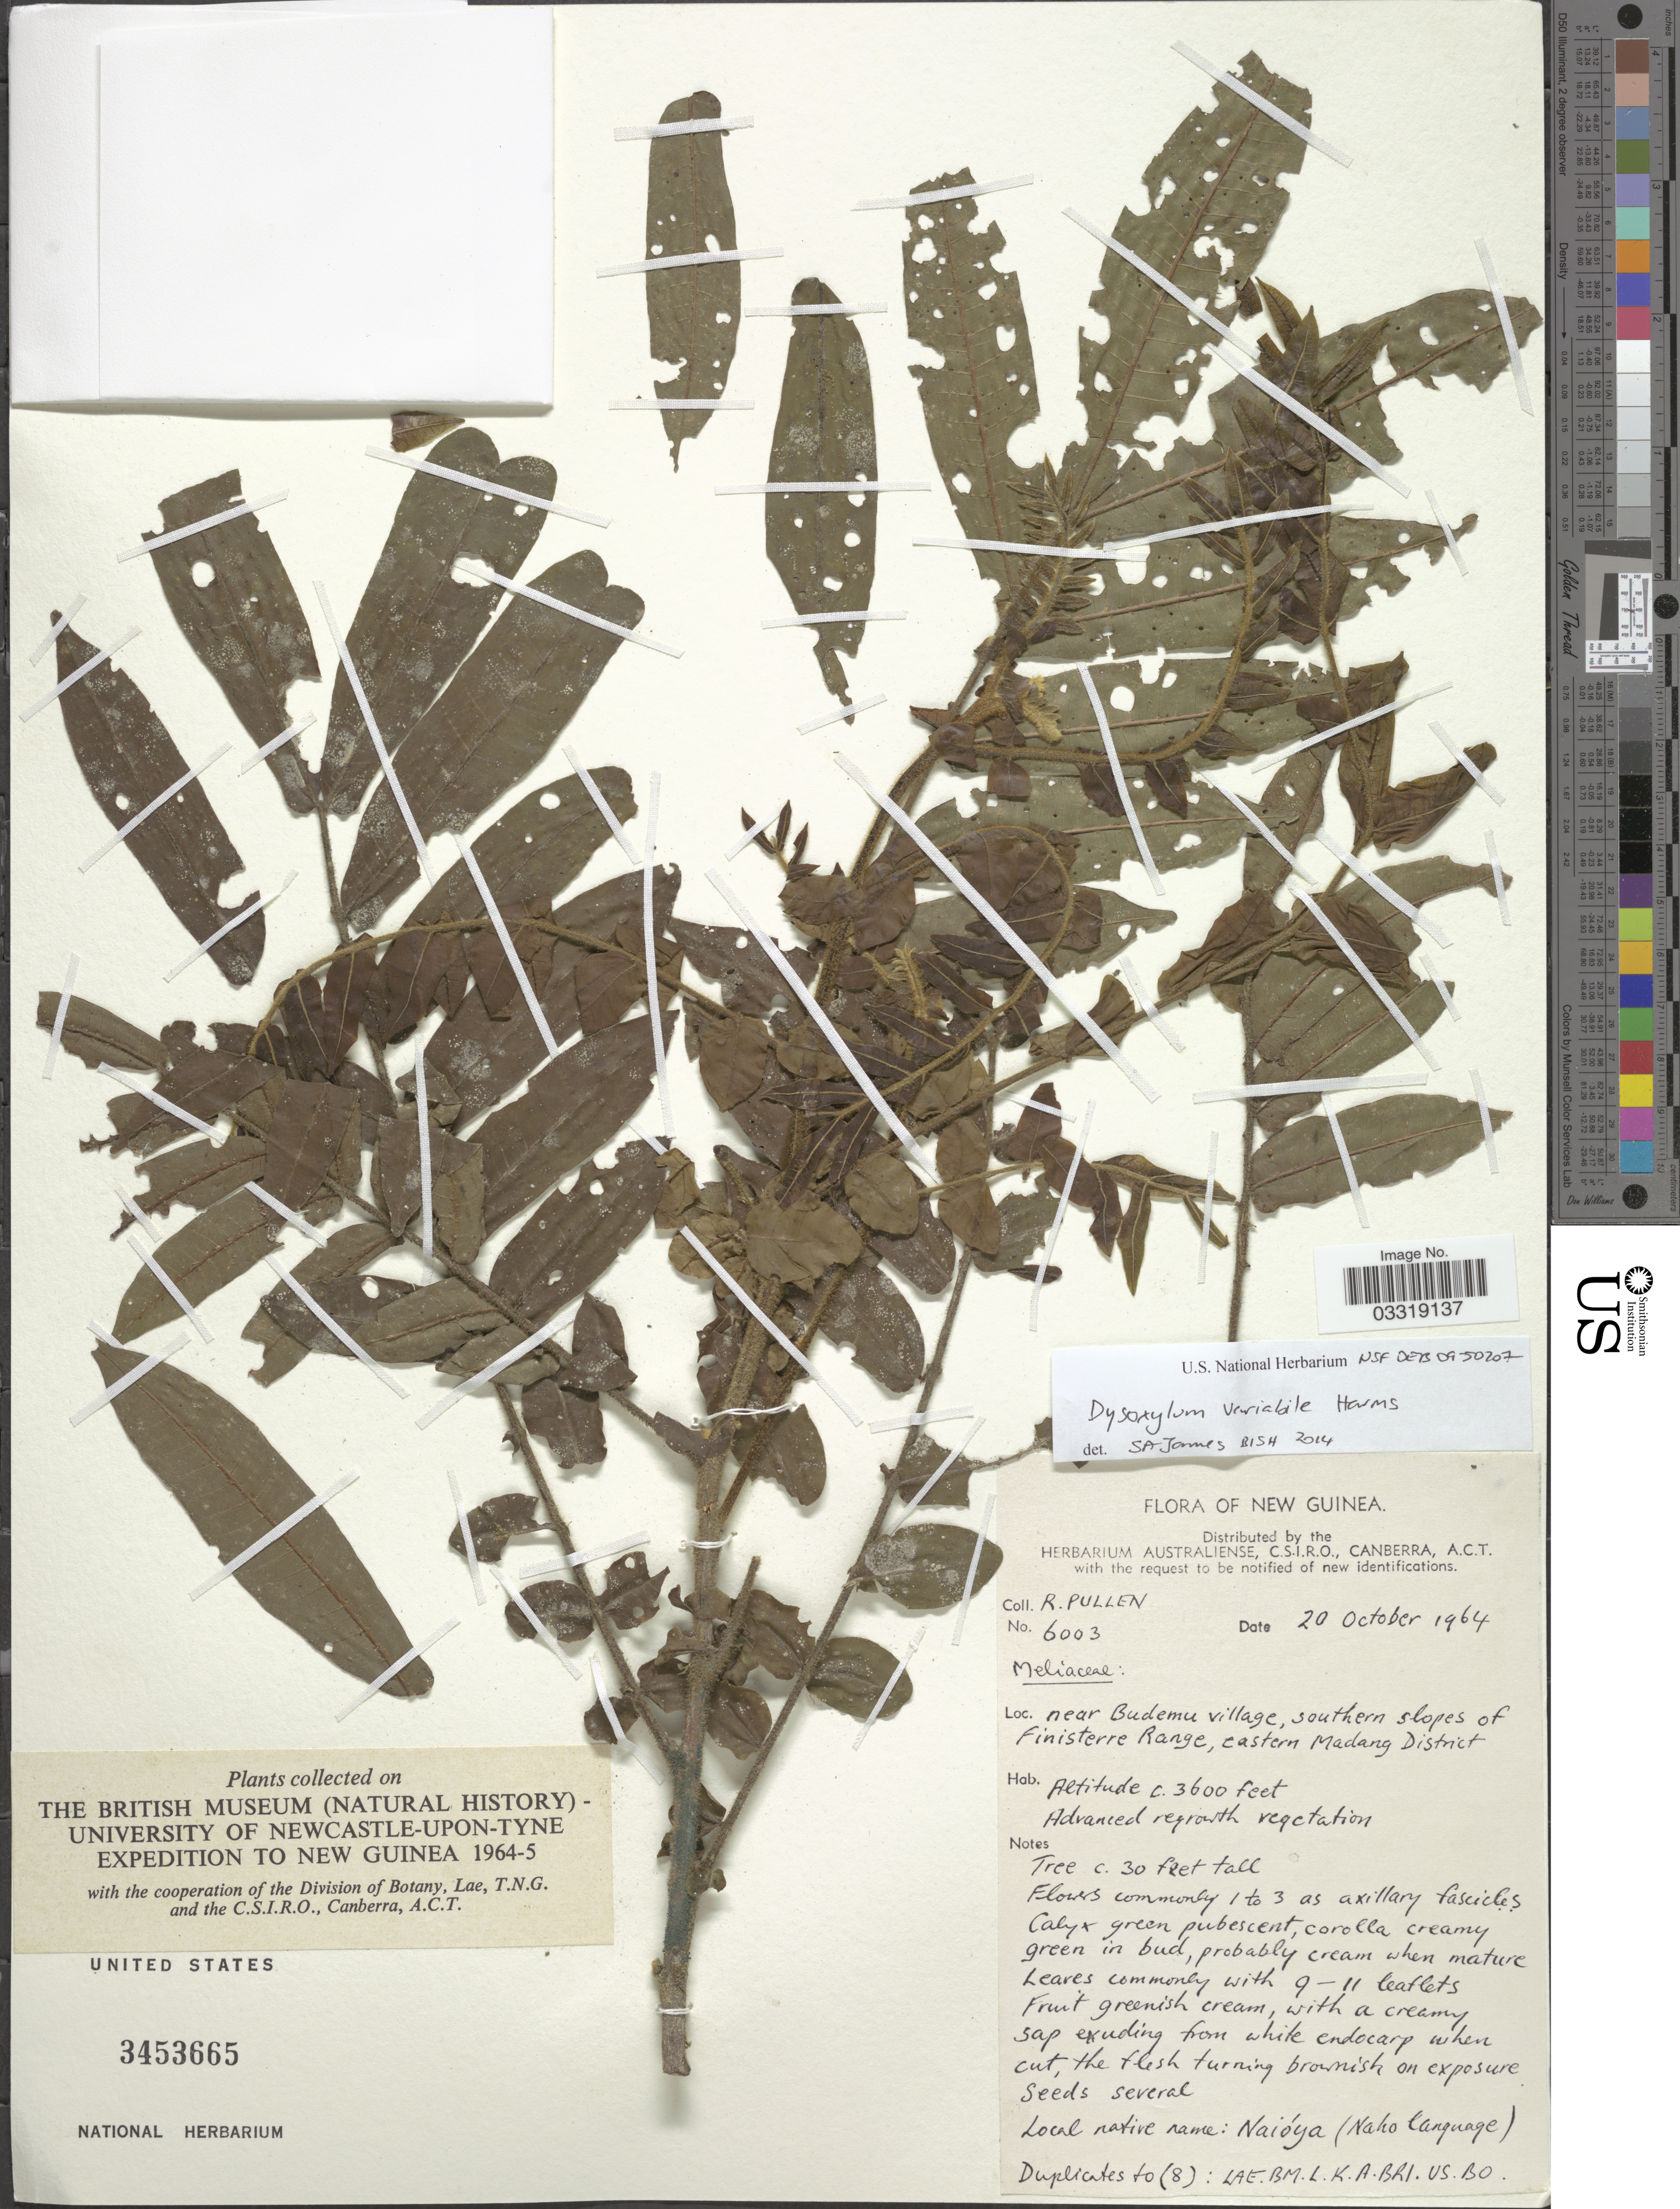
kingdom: Plantae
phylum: Tracheophyta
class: Magnoliopsida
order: Sapindales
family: Meliaceae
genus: Didymocheton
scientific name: Didymocheton variabilis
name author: (Harms) Holzmeyer & Mabb.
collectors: R. Pullen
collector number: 6003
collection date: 1964-10-20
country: Papua New Guinea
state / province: Madang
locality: New Guinea. Near Budemu village, southern slopes of Finisterre Range, eastern Madang District.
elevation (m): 1097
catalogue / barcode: US 3453665